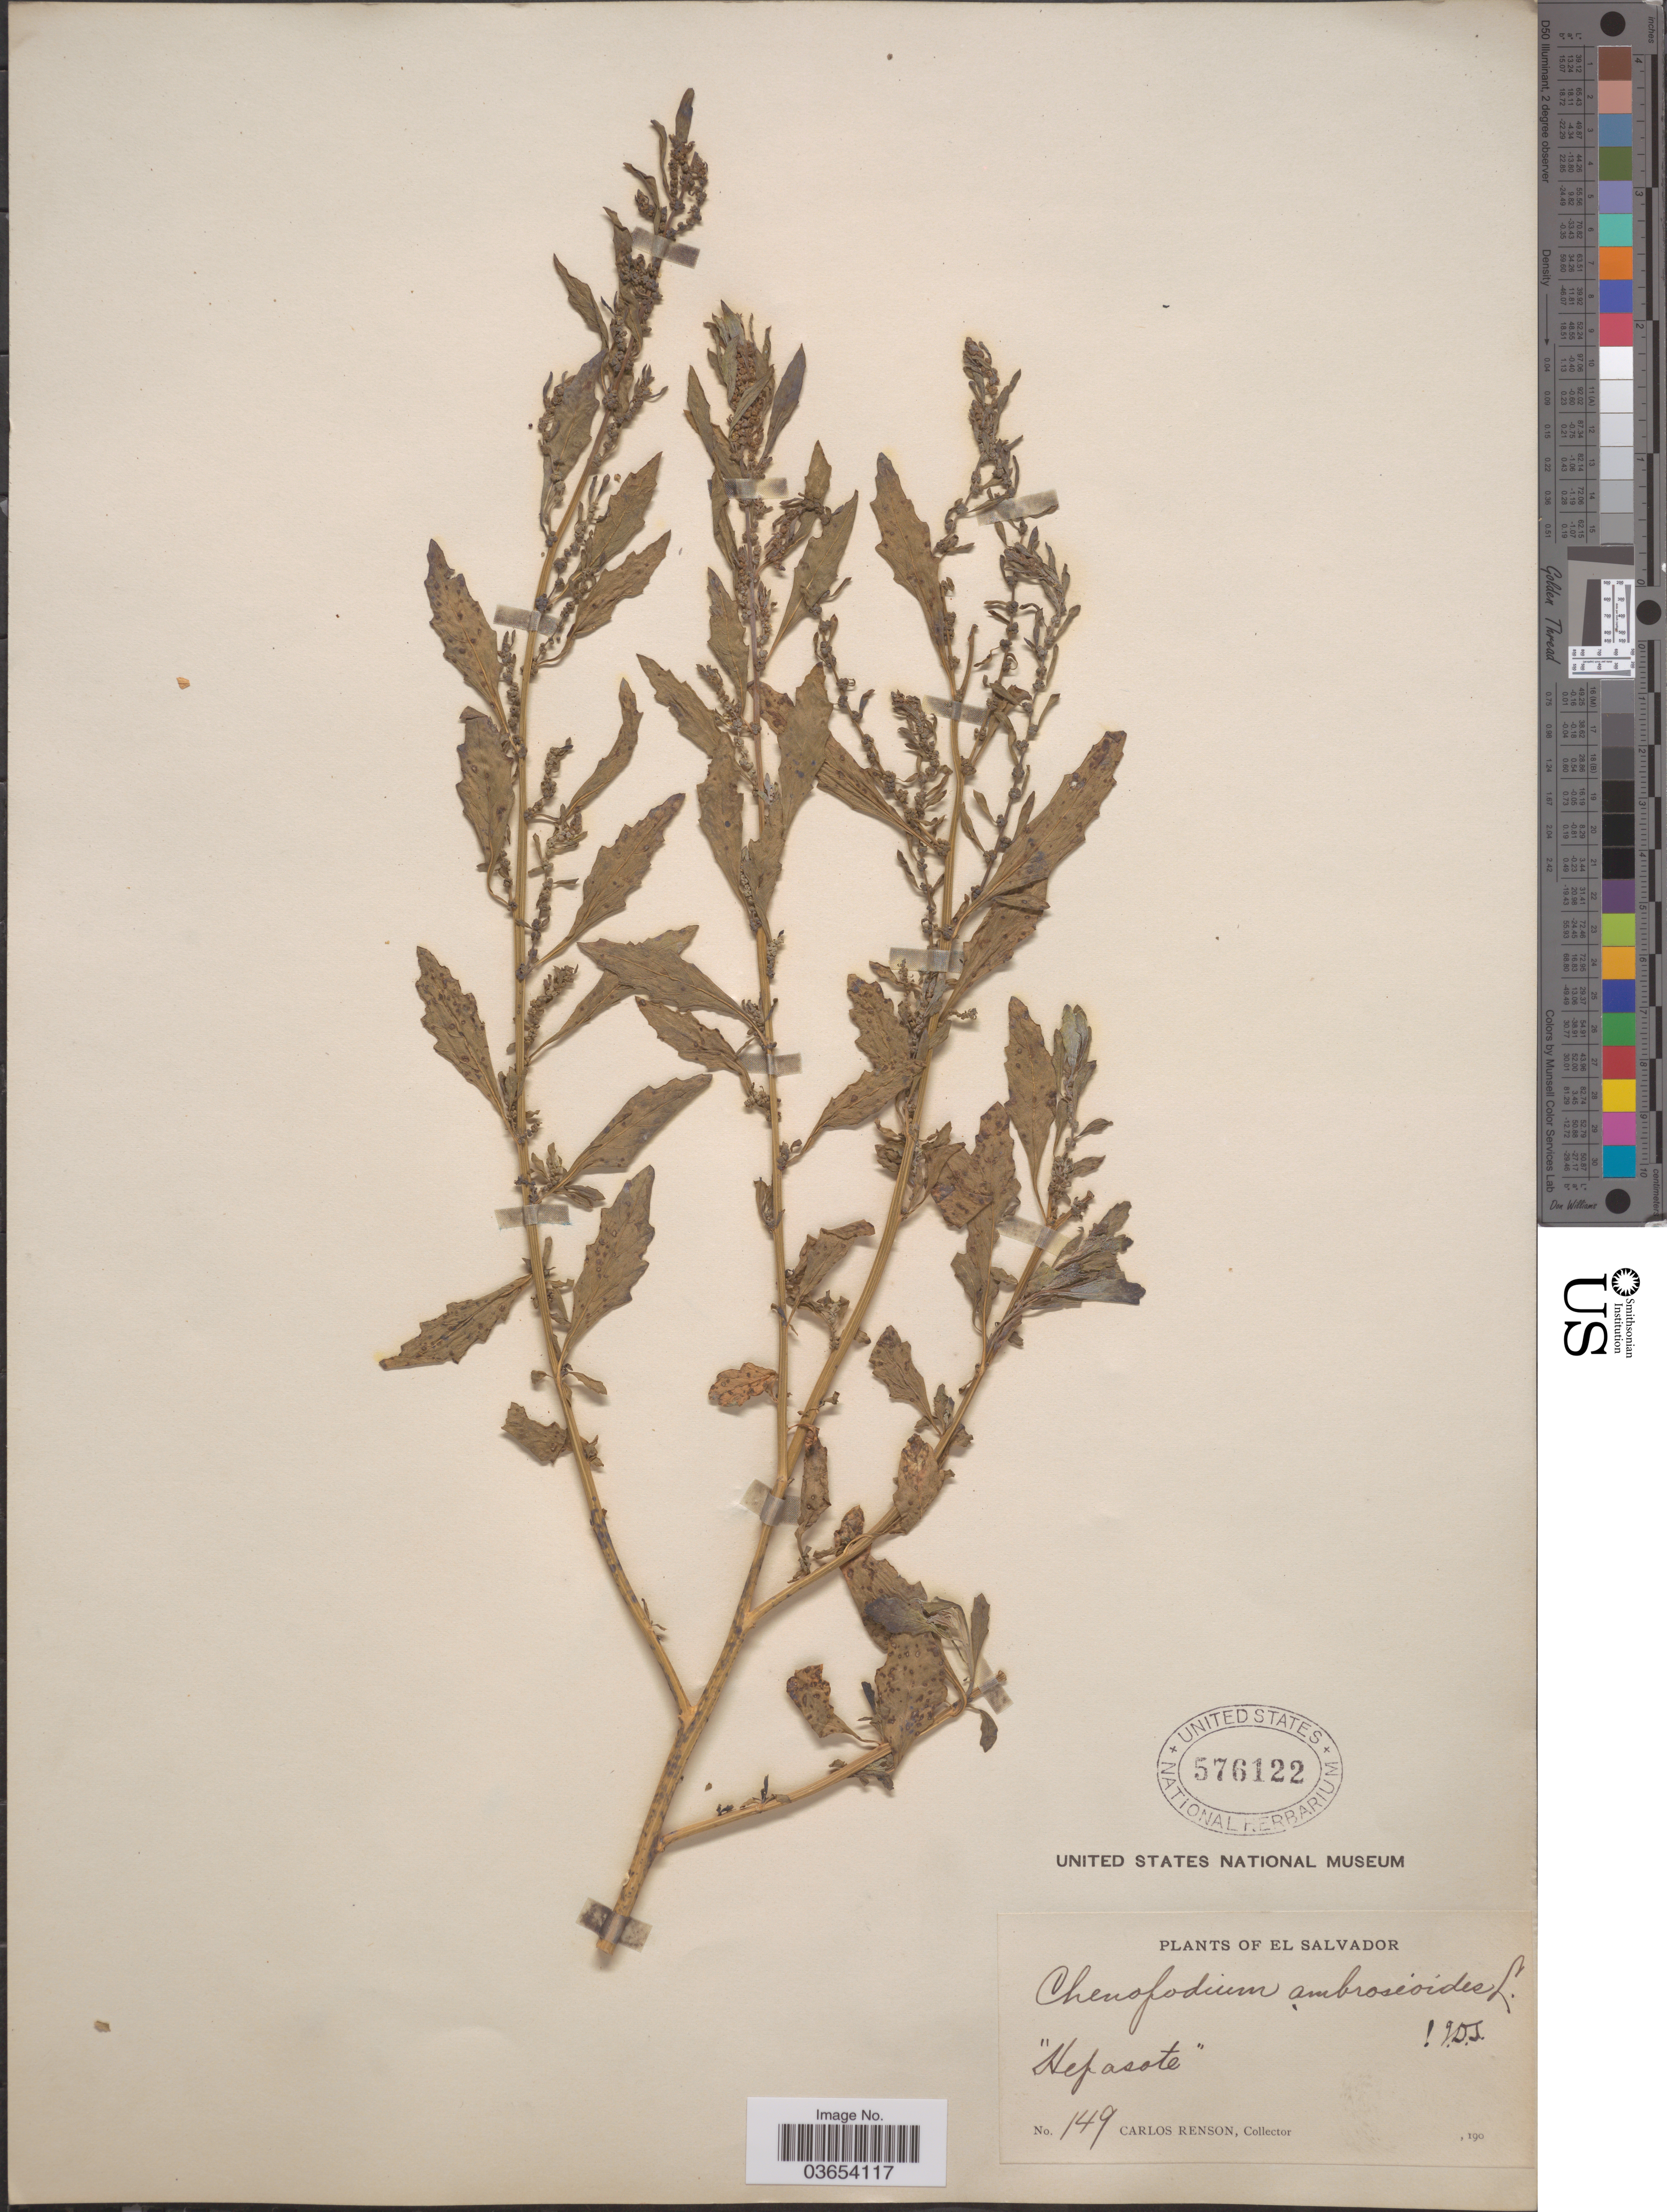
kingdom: Plantae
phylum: Tracheophyta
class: Magnoliopsida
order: Caryophyllales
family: Amaranthaceae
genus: Chenopodium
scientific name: Chenopodium ambrosioides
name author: L.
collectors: C. Renson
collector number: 149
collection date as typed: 190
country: El Salvador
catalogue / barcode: US 576122